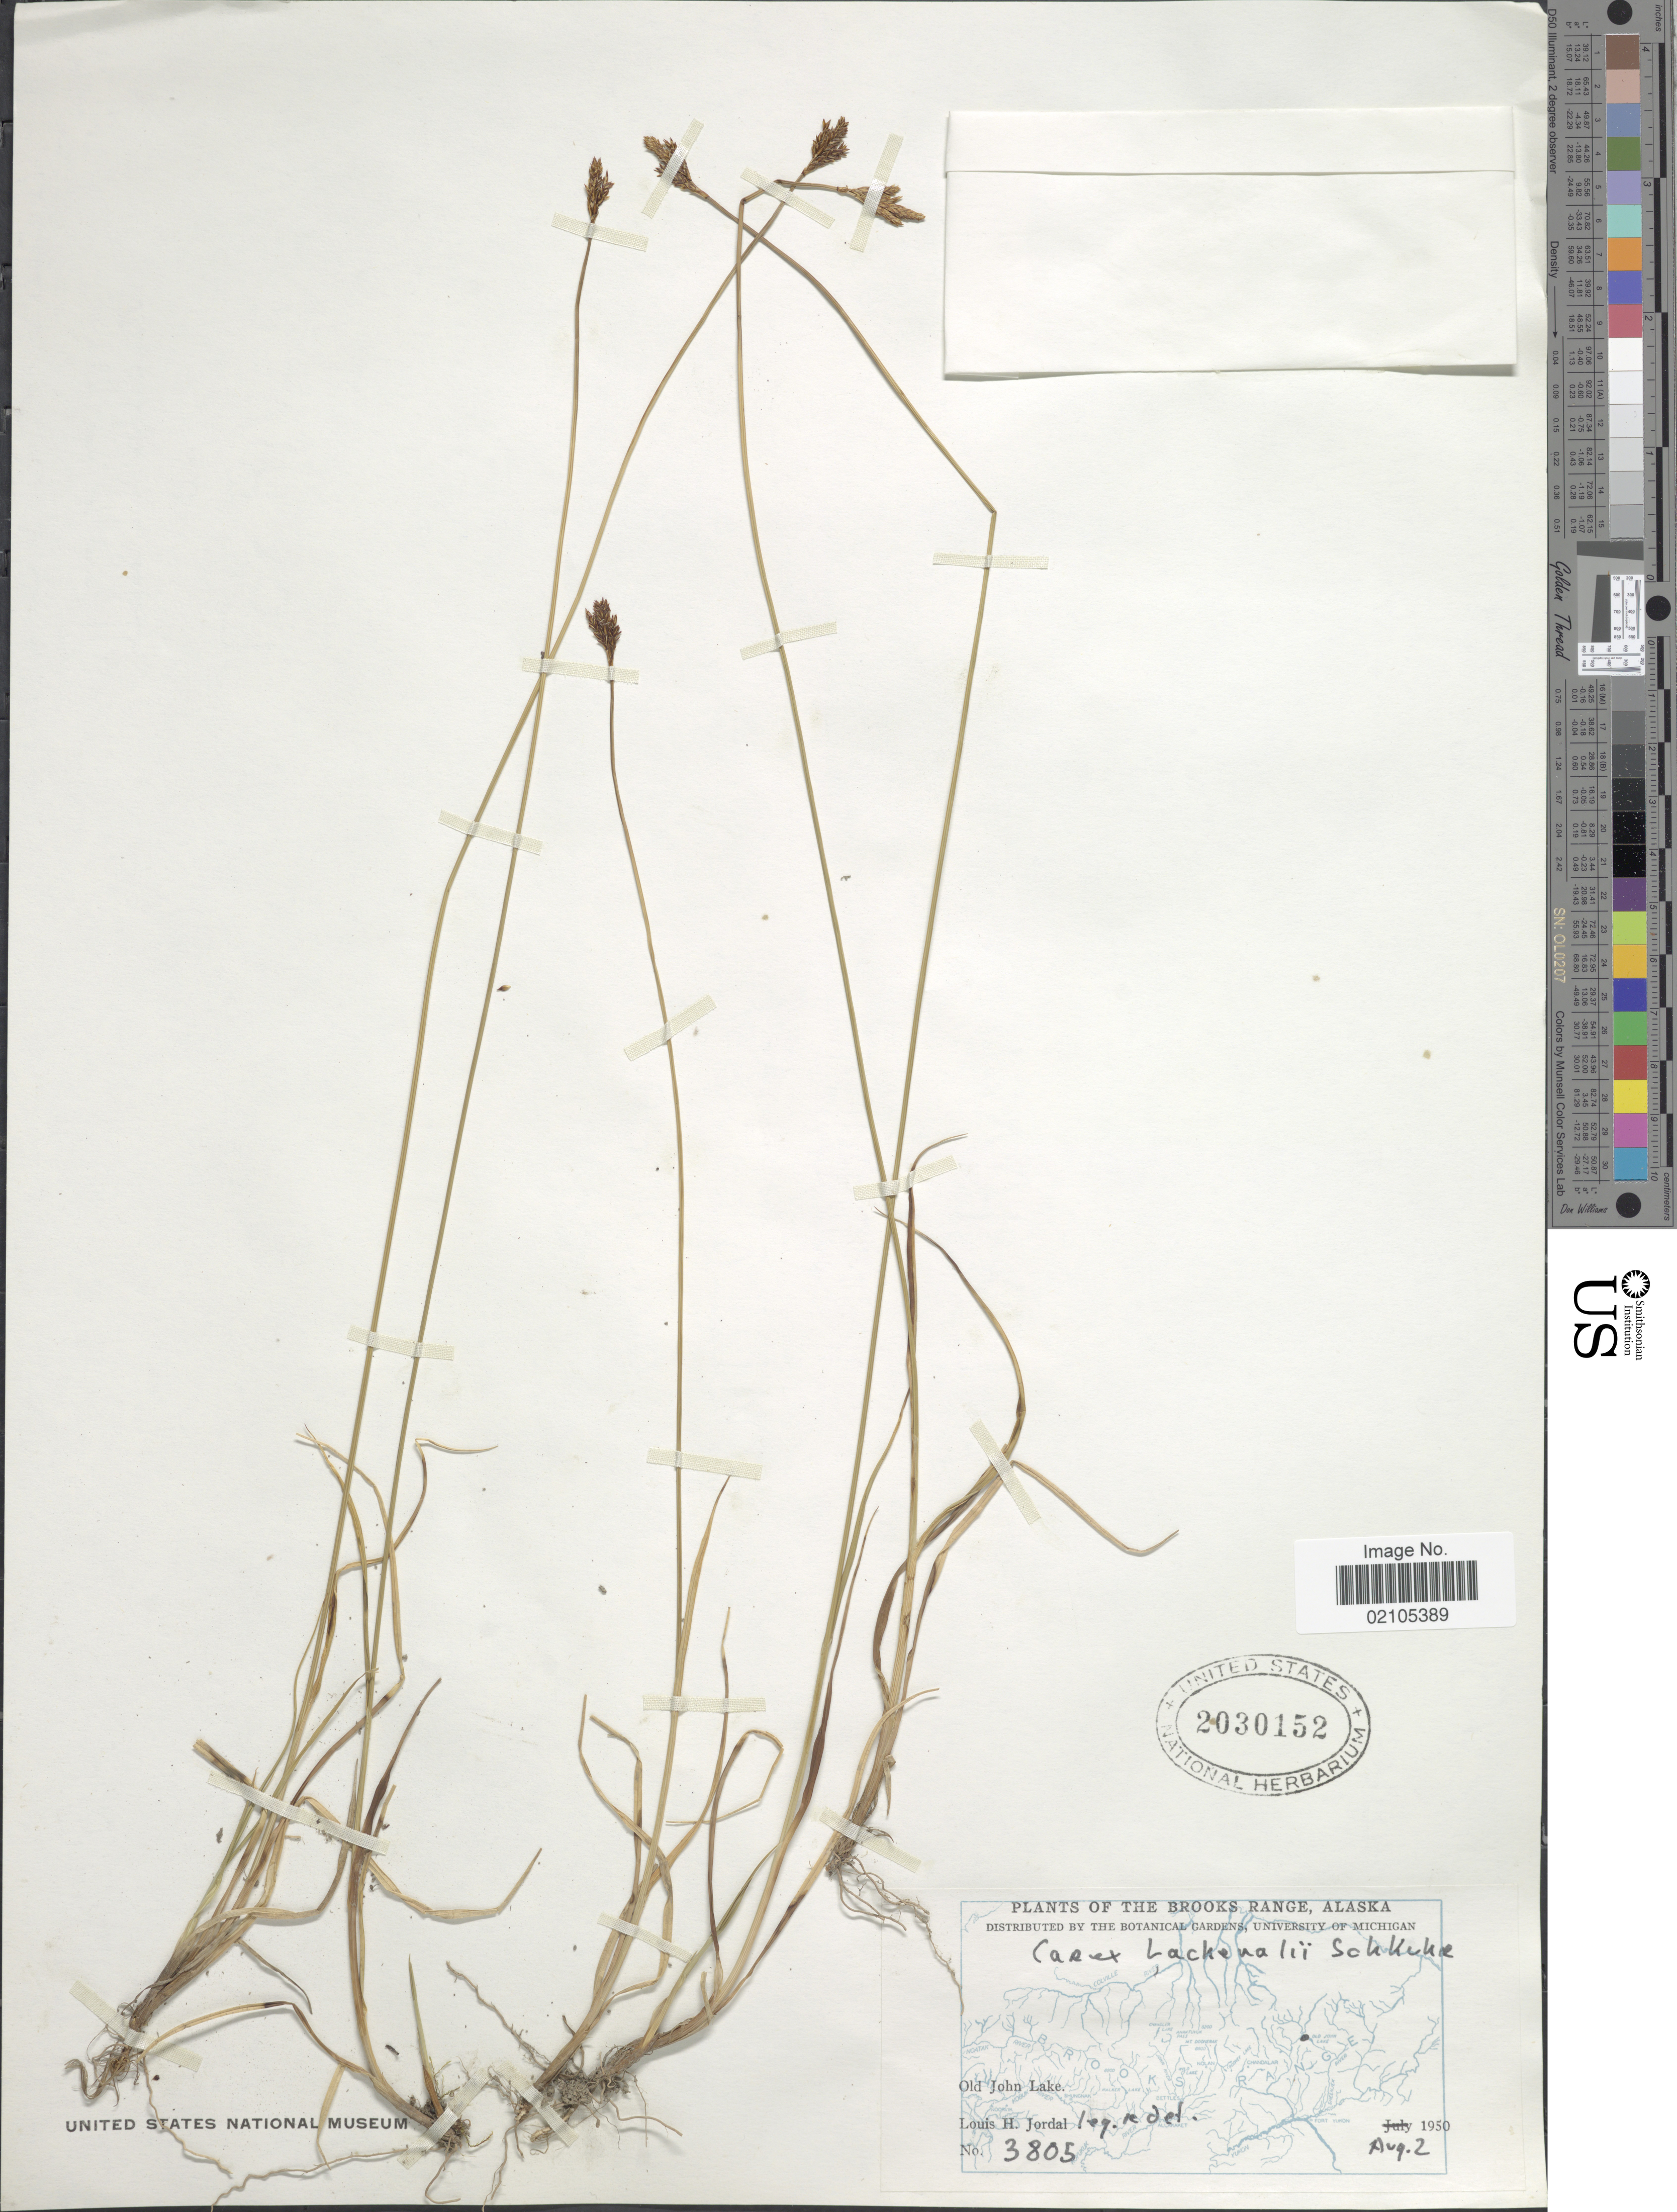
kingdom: Plantae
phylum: Tracheophyta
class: Liliopsida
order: Poales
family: Cyperaceae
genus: Carex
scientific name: Carex lachenalii subsp. lachenalii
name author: Schkuhr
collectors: L. Jordal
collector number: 3805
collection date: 1950-08-02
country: United States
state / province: Alaska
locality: Brooks Range. Old John Lake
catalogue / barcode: US 2030152